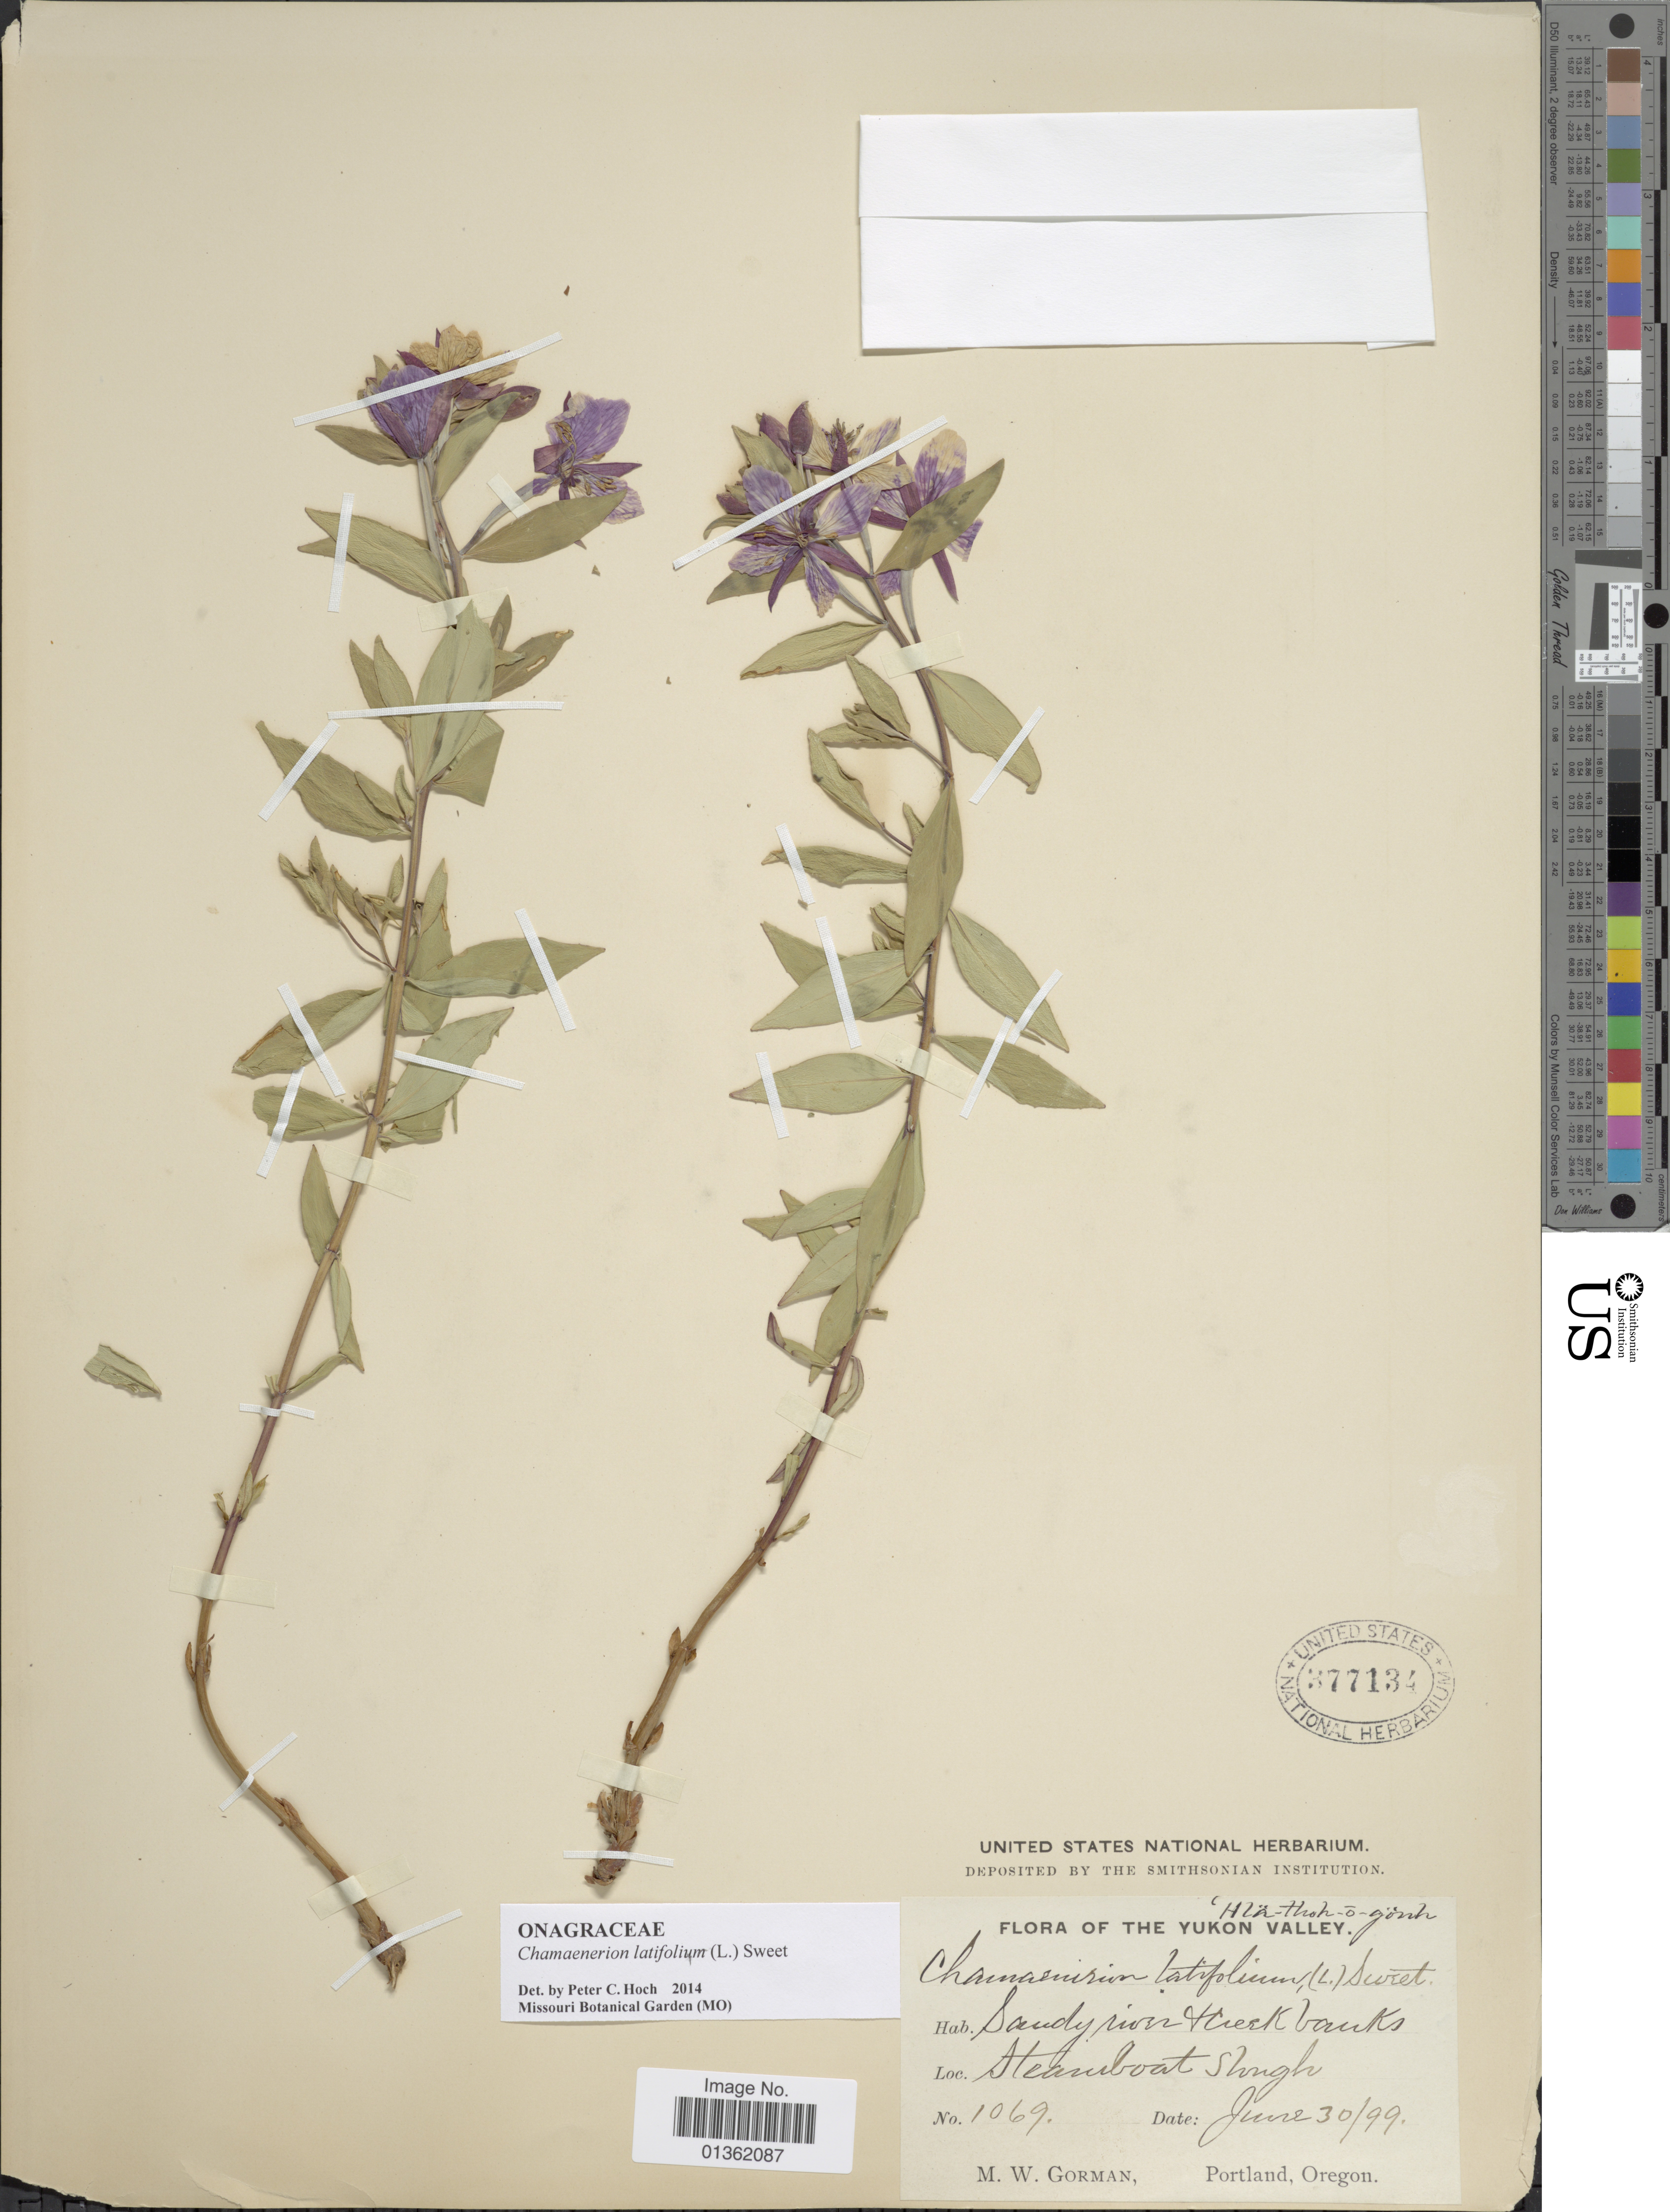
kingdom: Plantae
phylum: Tracheophyta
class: Magnoliopsida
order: Myrtales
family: Onagraceae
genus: Chamaenerion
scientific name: Chamaenerion latifolium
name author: (L.) Th. Fr. & Lange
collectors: M. W. Gorman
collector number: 1069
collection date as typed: Transcribed d/m/y: 30/6/99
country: Canada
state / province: Yukon Territory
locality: Yukon Valley. Sandy river & creek banks. Steamboat Slough.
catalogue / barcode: US 377134